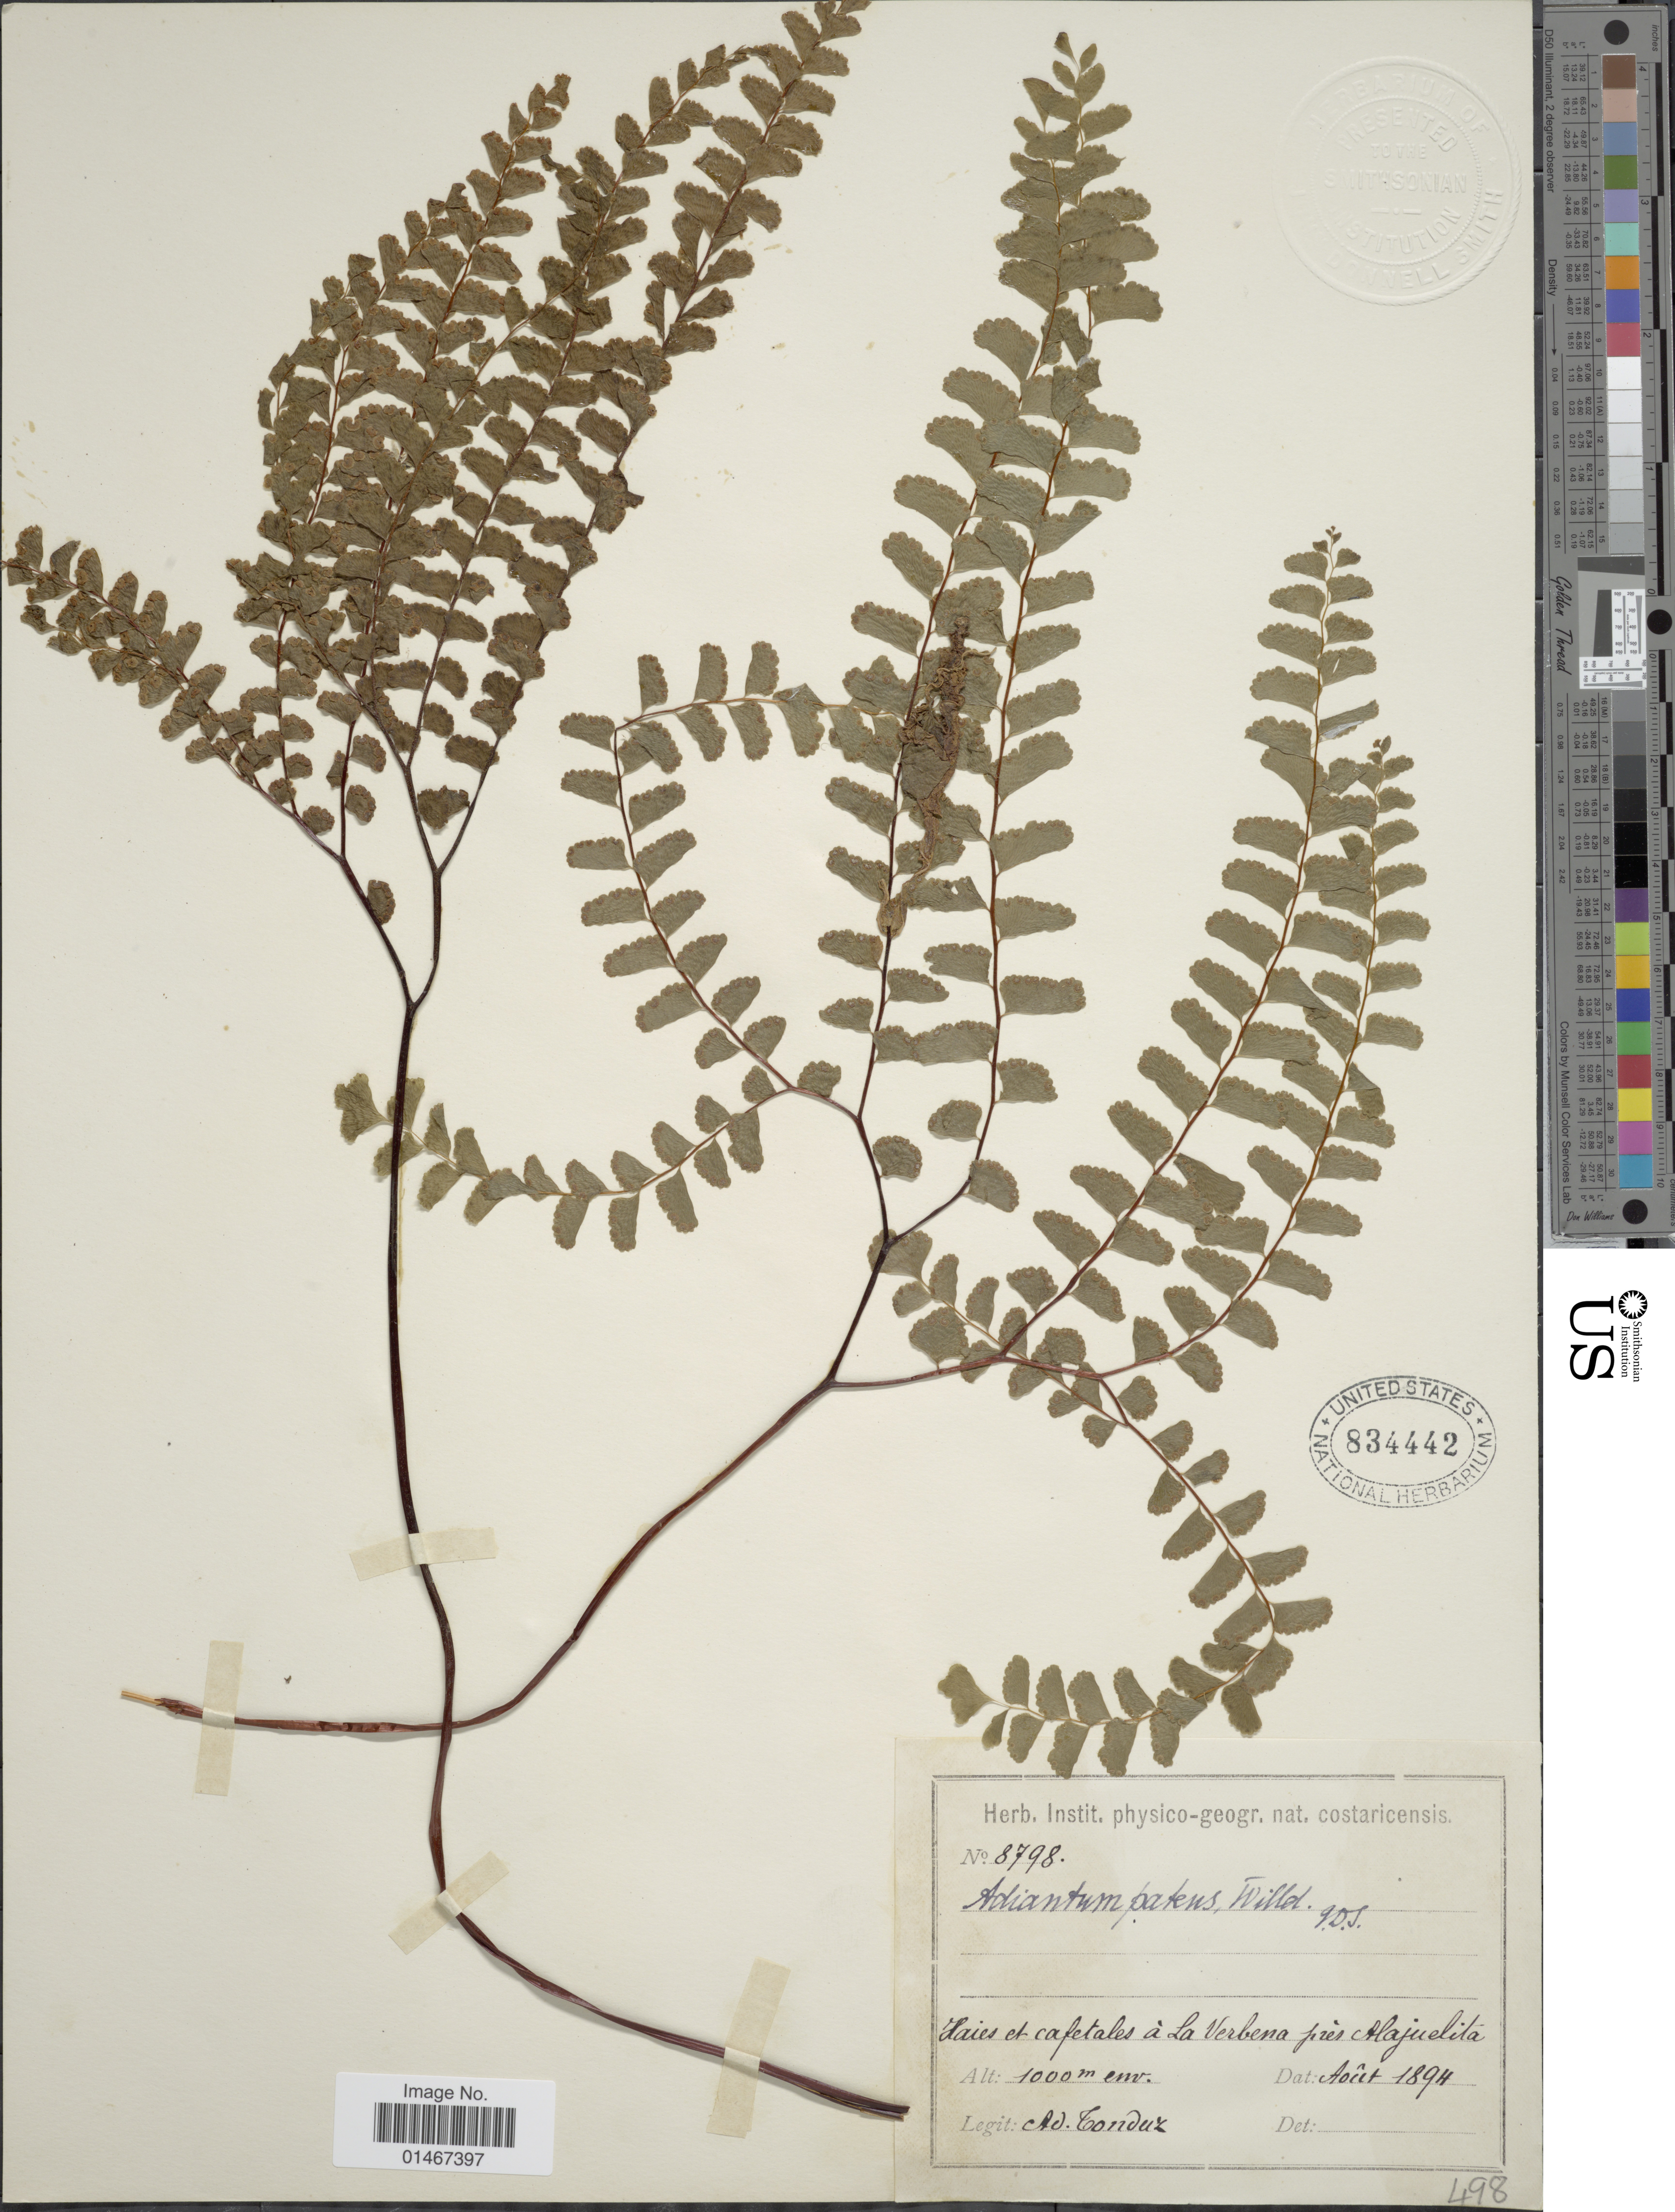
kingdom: Plantae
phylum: Tracheophyta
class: Polypodiopsida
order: Polypodiales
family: Pteridaceae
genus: Adiantum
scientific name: Adiantum patens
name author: Willd.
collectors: A. Tonduz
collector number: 8798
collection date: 1894-08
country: Costa Rica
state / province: Alajuela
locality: Haies et cafetales a La Verbena pres Alajuelita.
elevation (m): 1000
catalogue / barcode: US 834442